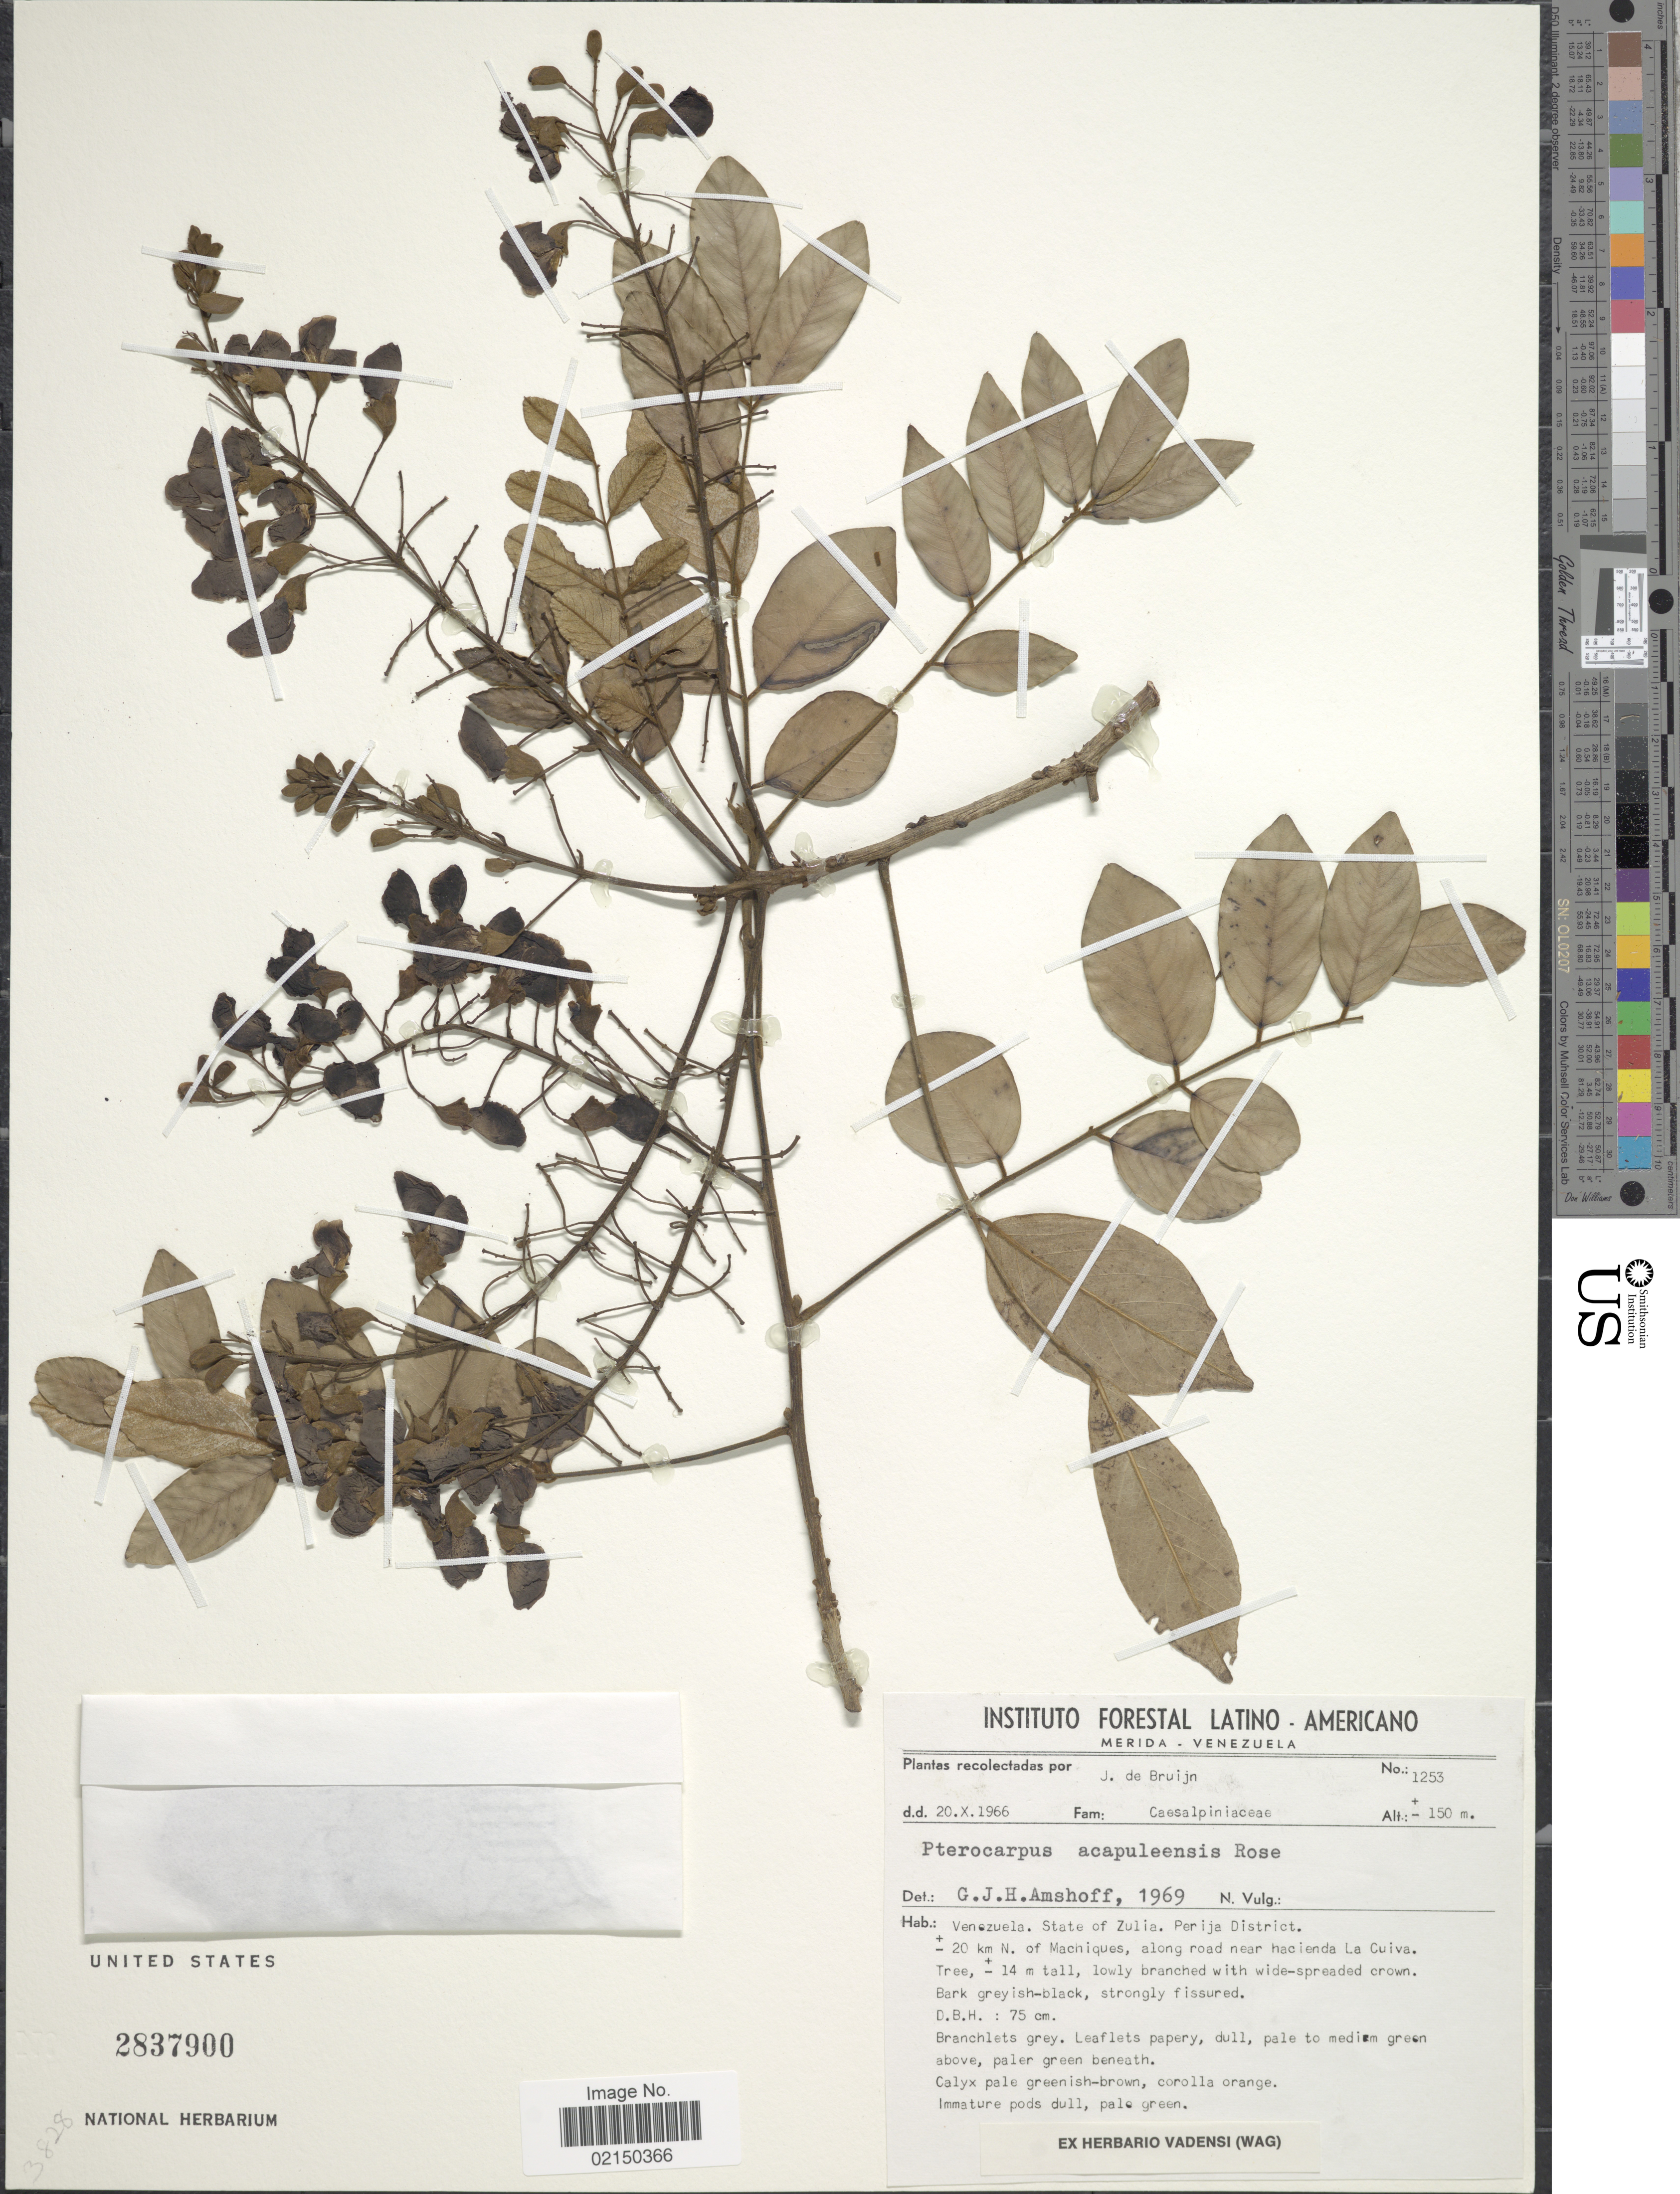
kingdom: Plantae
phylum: Tracheophyta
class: Magnoliopsida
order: Fabales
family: Fabaceae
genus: Pterocarpus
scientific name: Pterocarpus acapulcensis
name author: Rose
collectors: J. Bruijn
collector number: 1253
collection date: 1966-10-20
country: Venezuela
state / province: Zulia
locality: Perija District, ca. 20 km N. of Machiques, along road near hacienda La Cuiva.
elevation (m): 150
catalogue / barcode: US 2837900